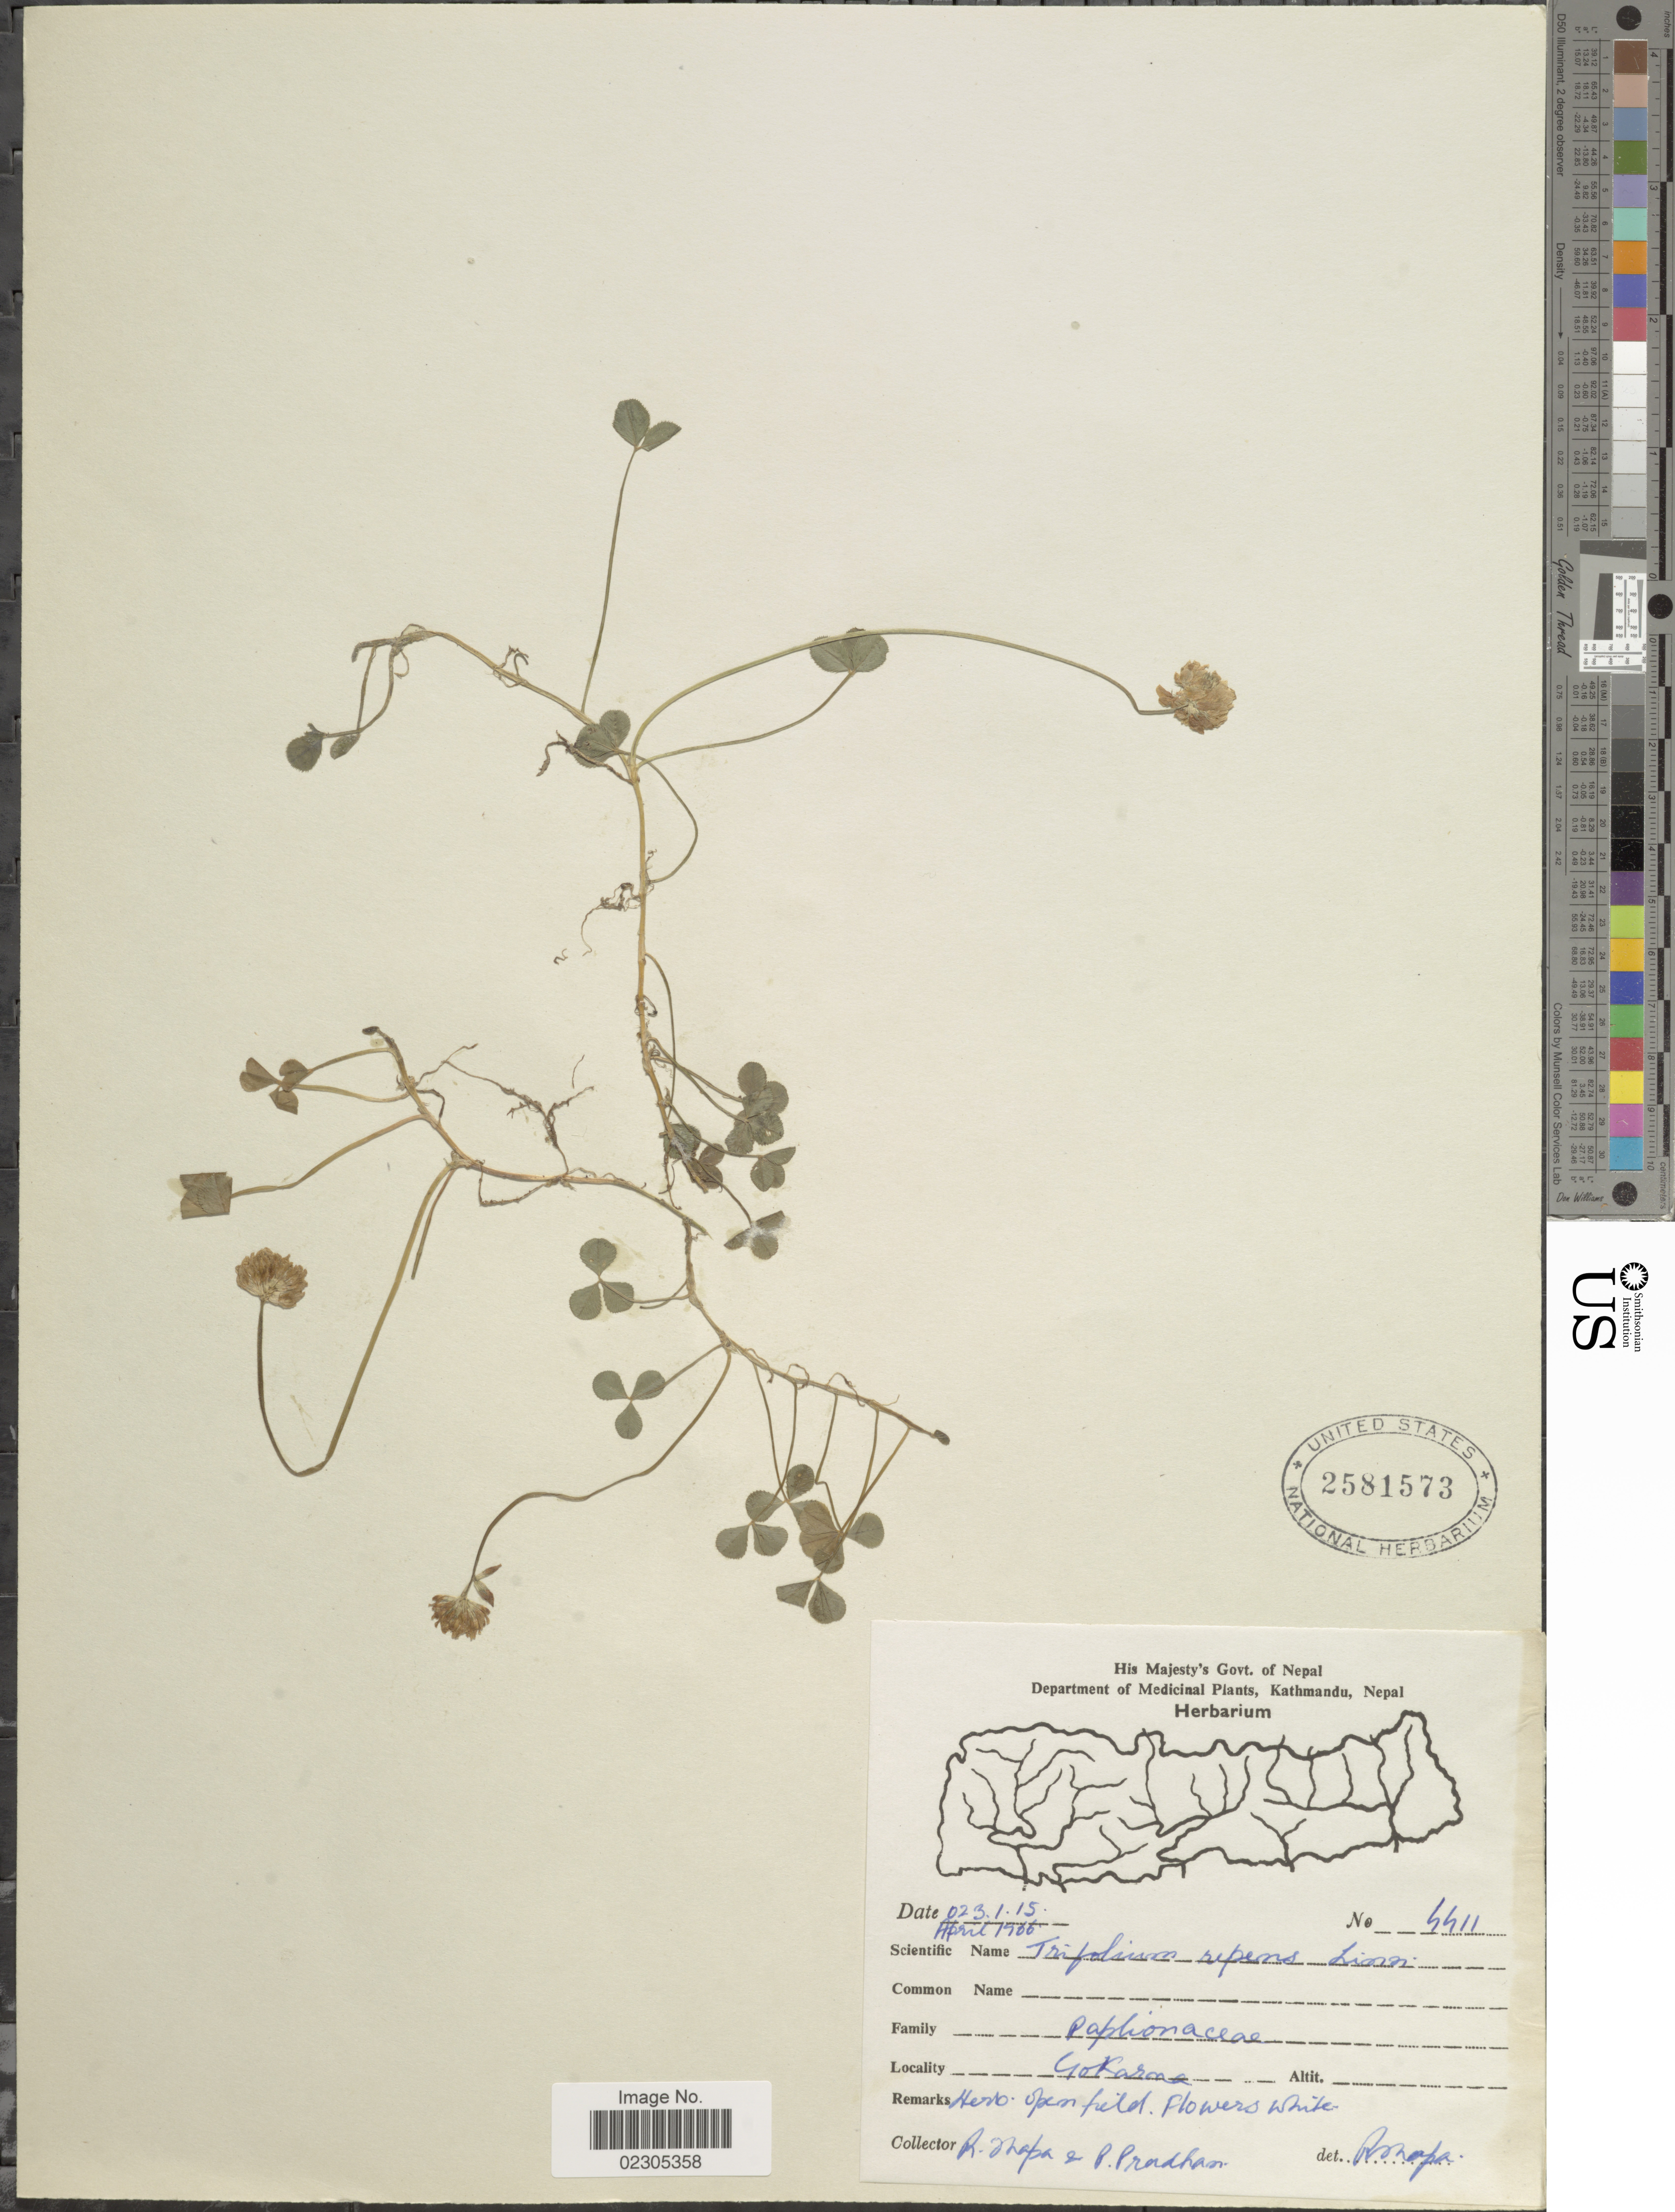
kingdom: Plantae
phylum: Tracheophyta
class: Magnoliopsida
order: Fabales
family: Fabaceae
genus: Trifolium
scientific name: Trifolium repens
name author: L.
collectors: R. Thapa & P. Pradhan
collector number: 4411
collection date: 1966-04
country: Nepal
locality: Gokarna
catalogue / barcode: US 2581573